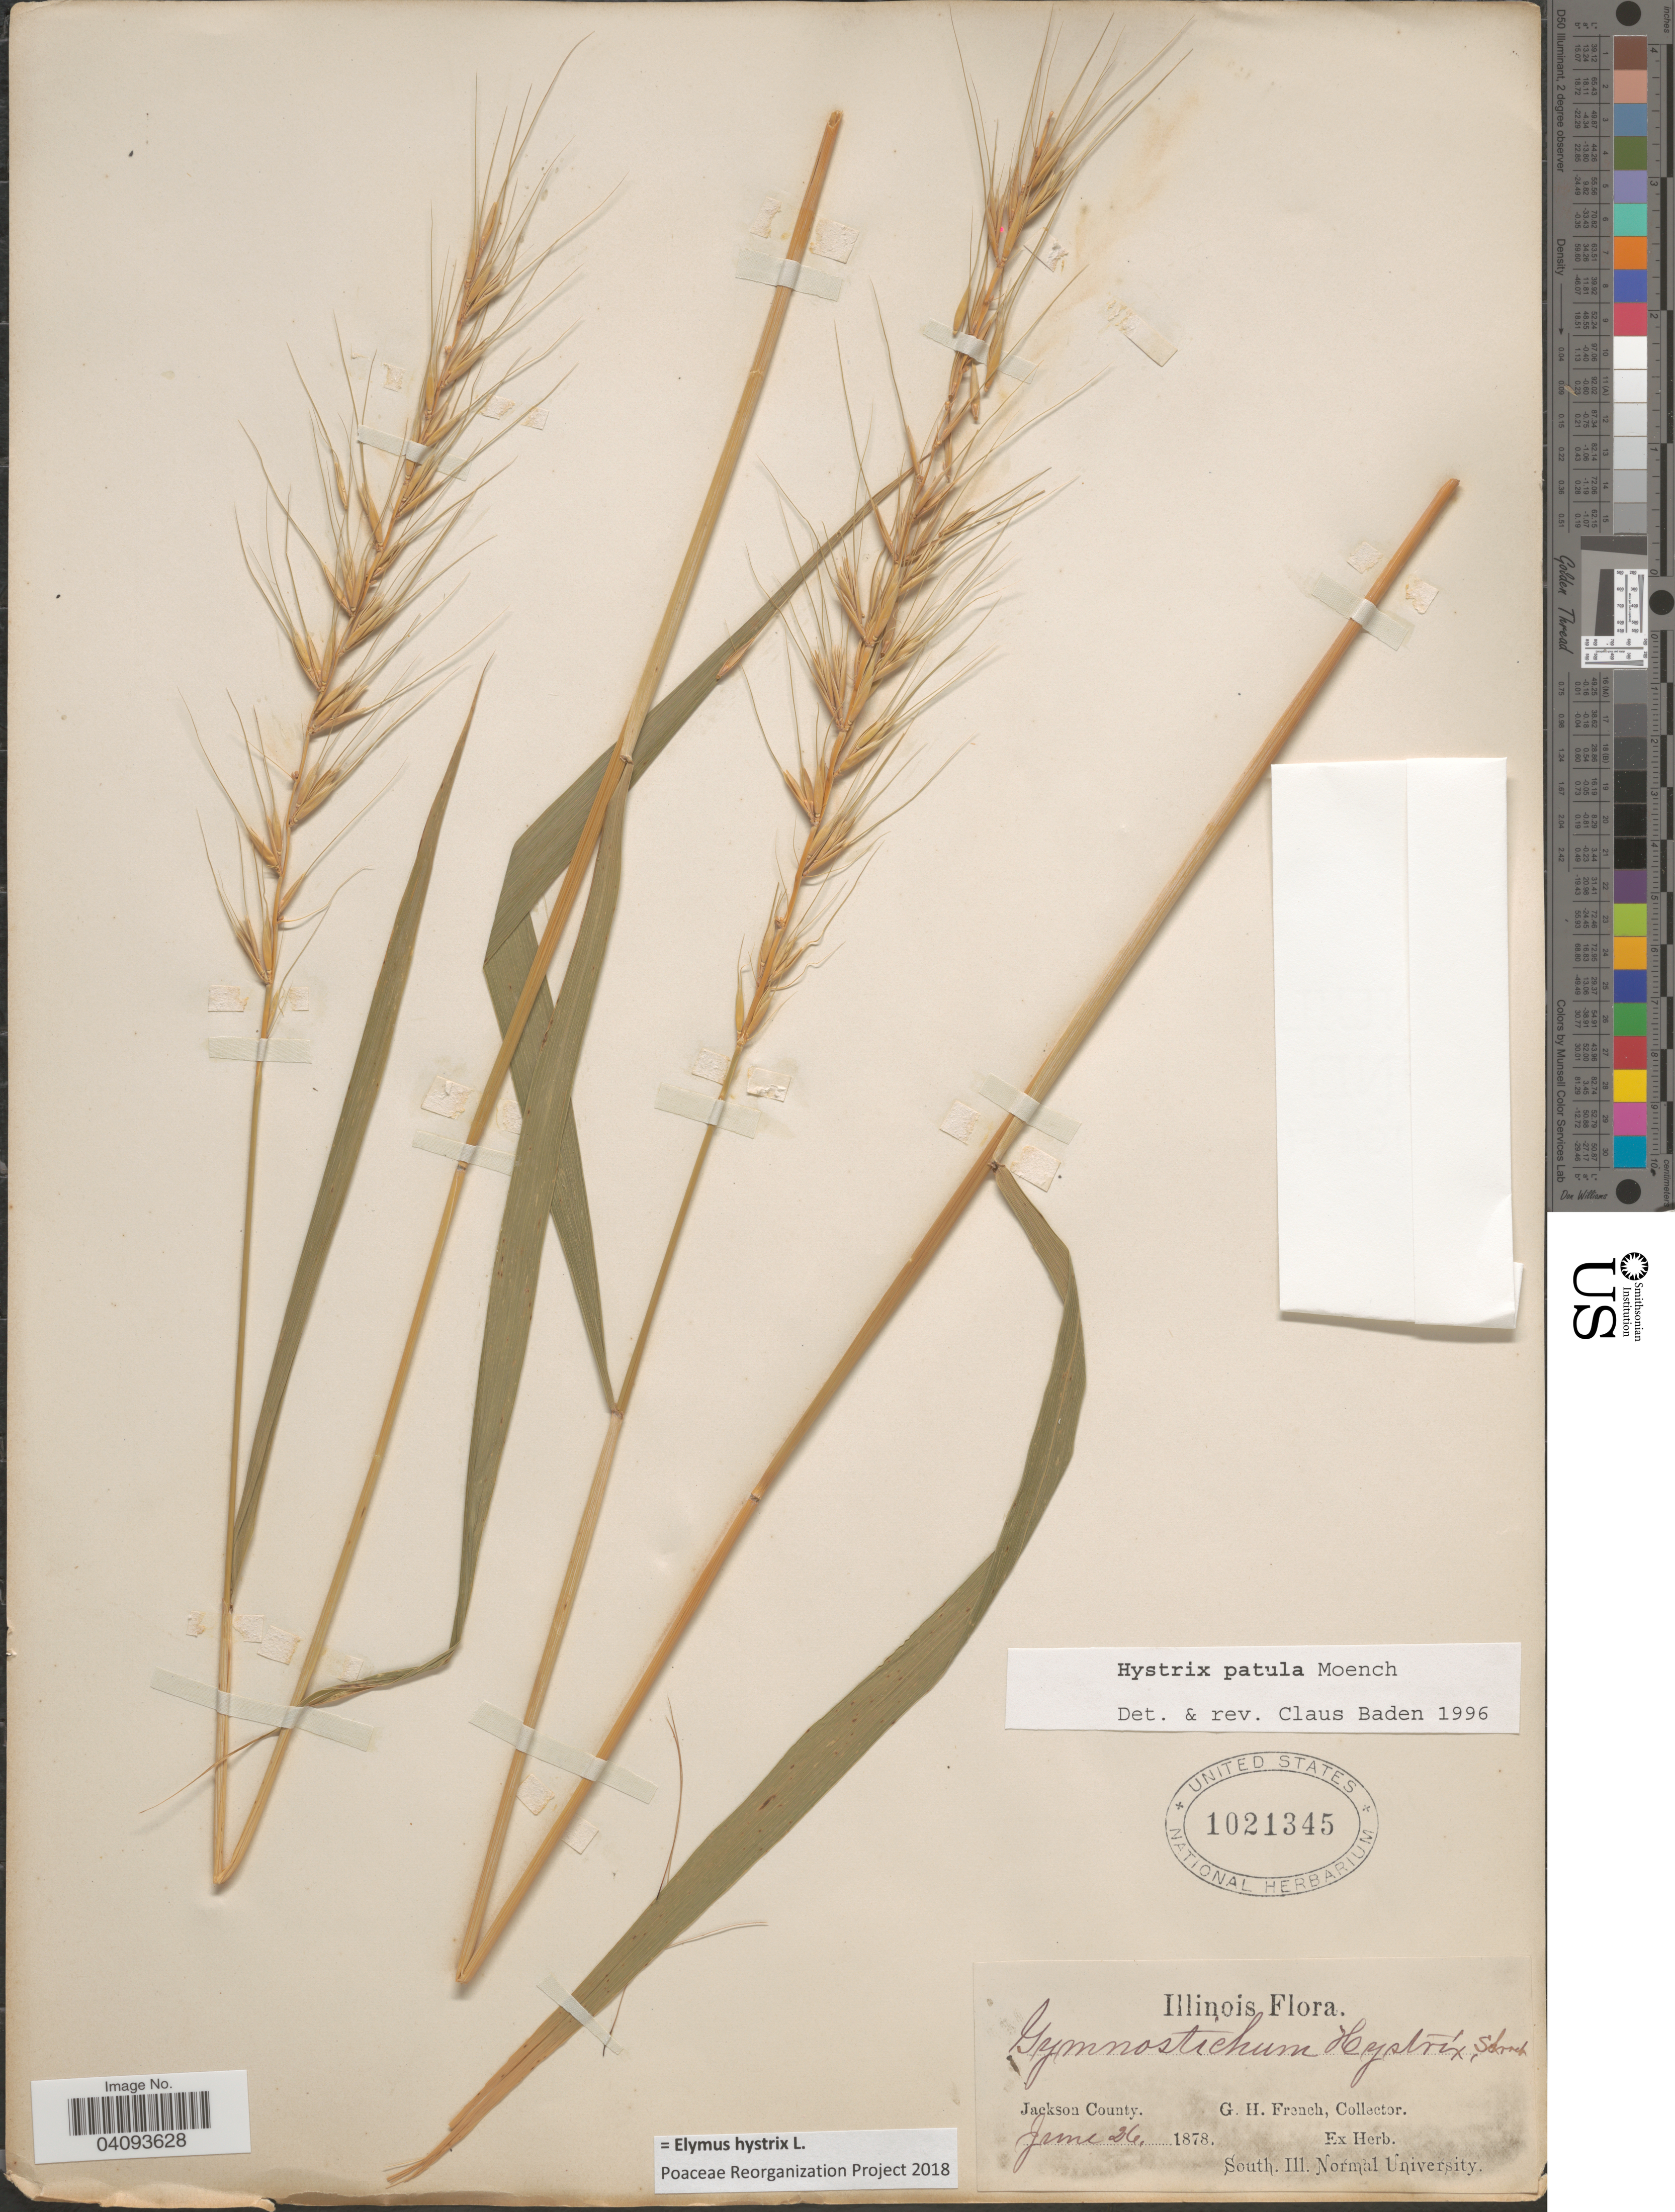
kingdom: Plantae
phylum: Tracheophyta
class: Liliopsida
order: Poales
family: Poaceae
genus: Elymus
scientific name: Elymus hystrix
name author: L.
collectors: G. H. French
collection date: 1878-06-26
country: United States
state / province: Illinois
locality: Jackson County.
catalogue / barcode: US 1021345